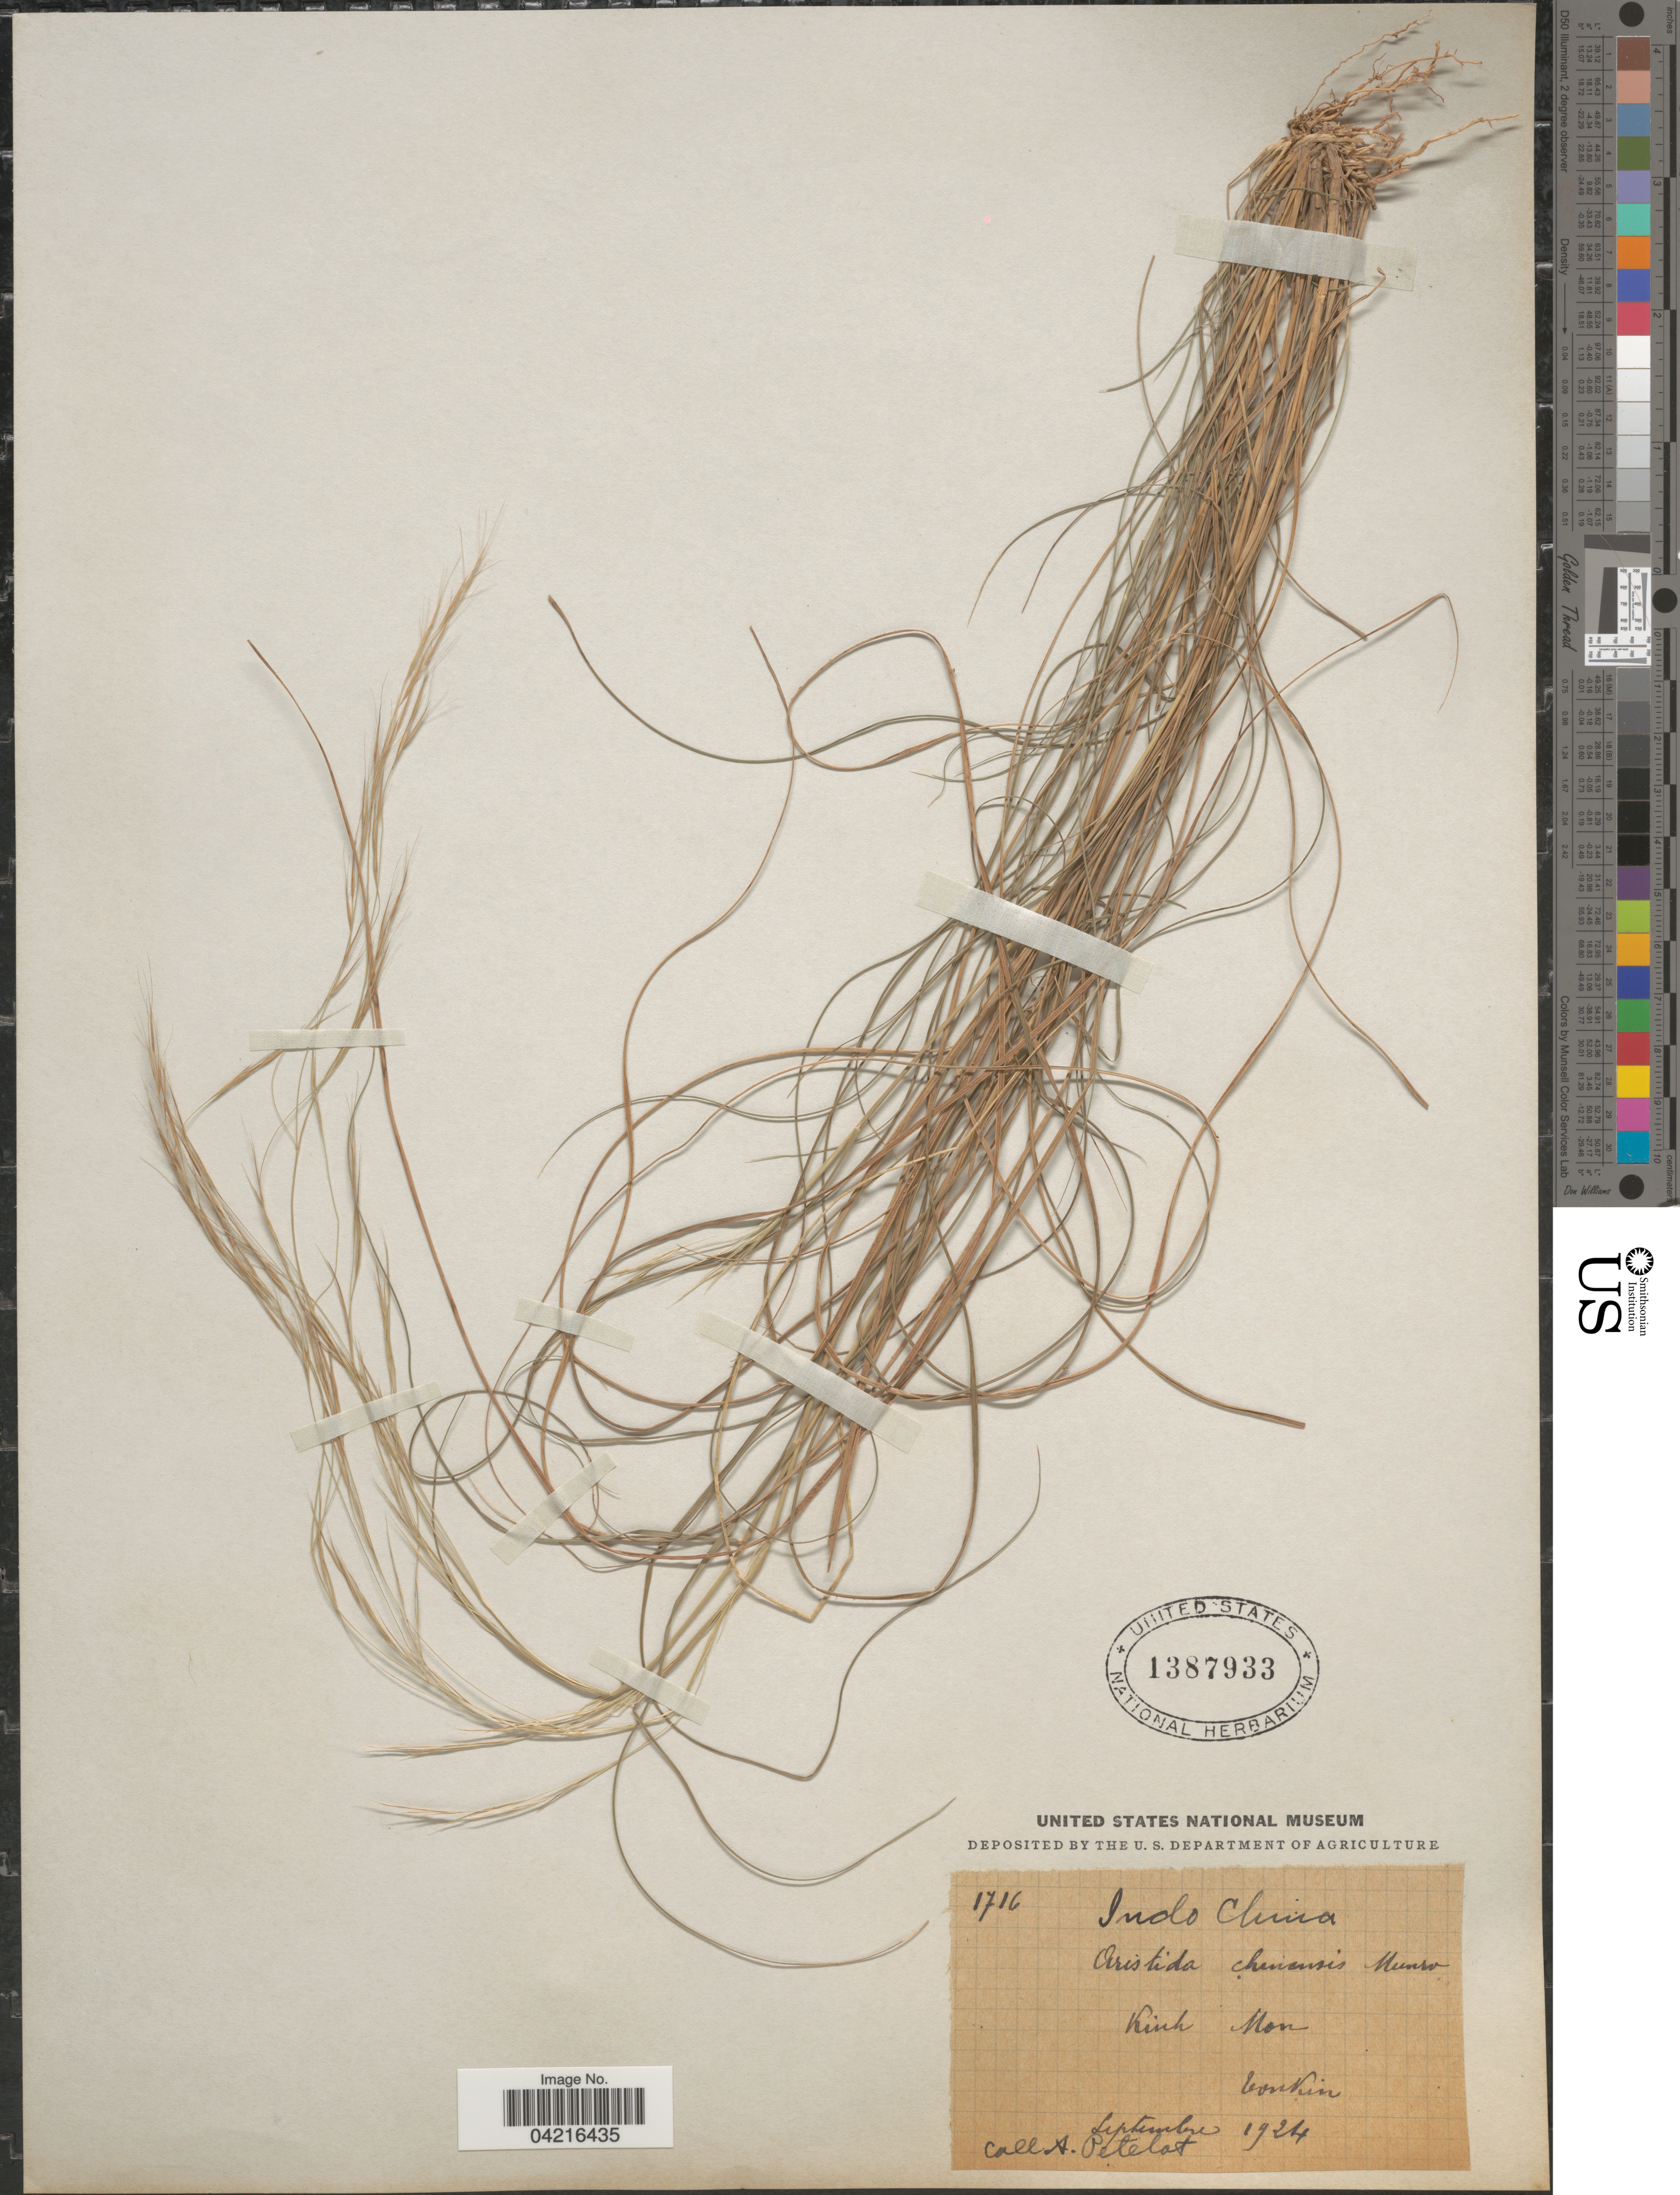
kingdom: Plantae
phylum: Tracheophyta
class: Liliopsida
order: Poales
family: Poaceae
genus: Aristida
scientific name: Aristida chinensis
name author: Munro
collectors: A. Petelot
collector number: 1716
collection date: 1924-09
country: Vietnam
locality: Indo China. Kinh Mon. Tonkin.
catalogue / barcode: US 1387933